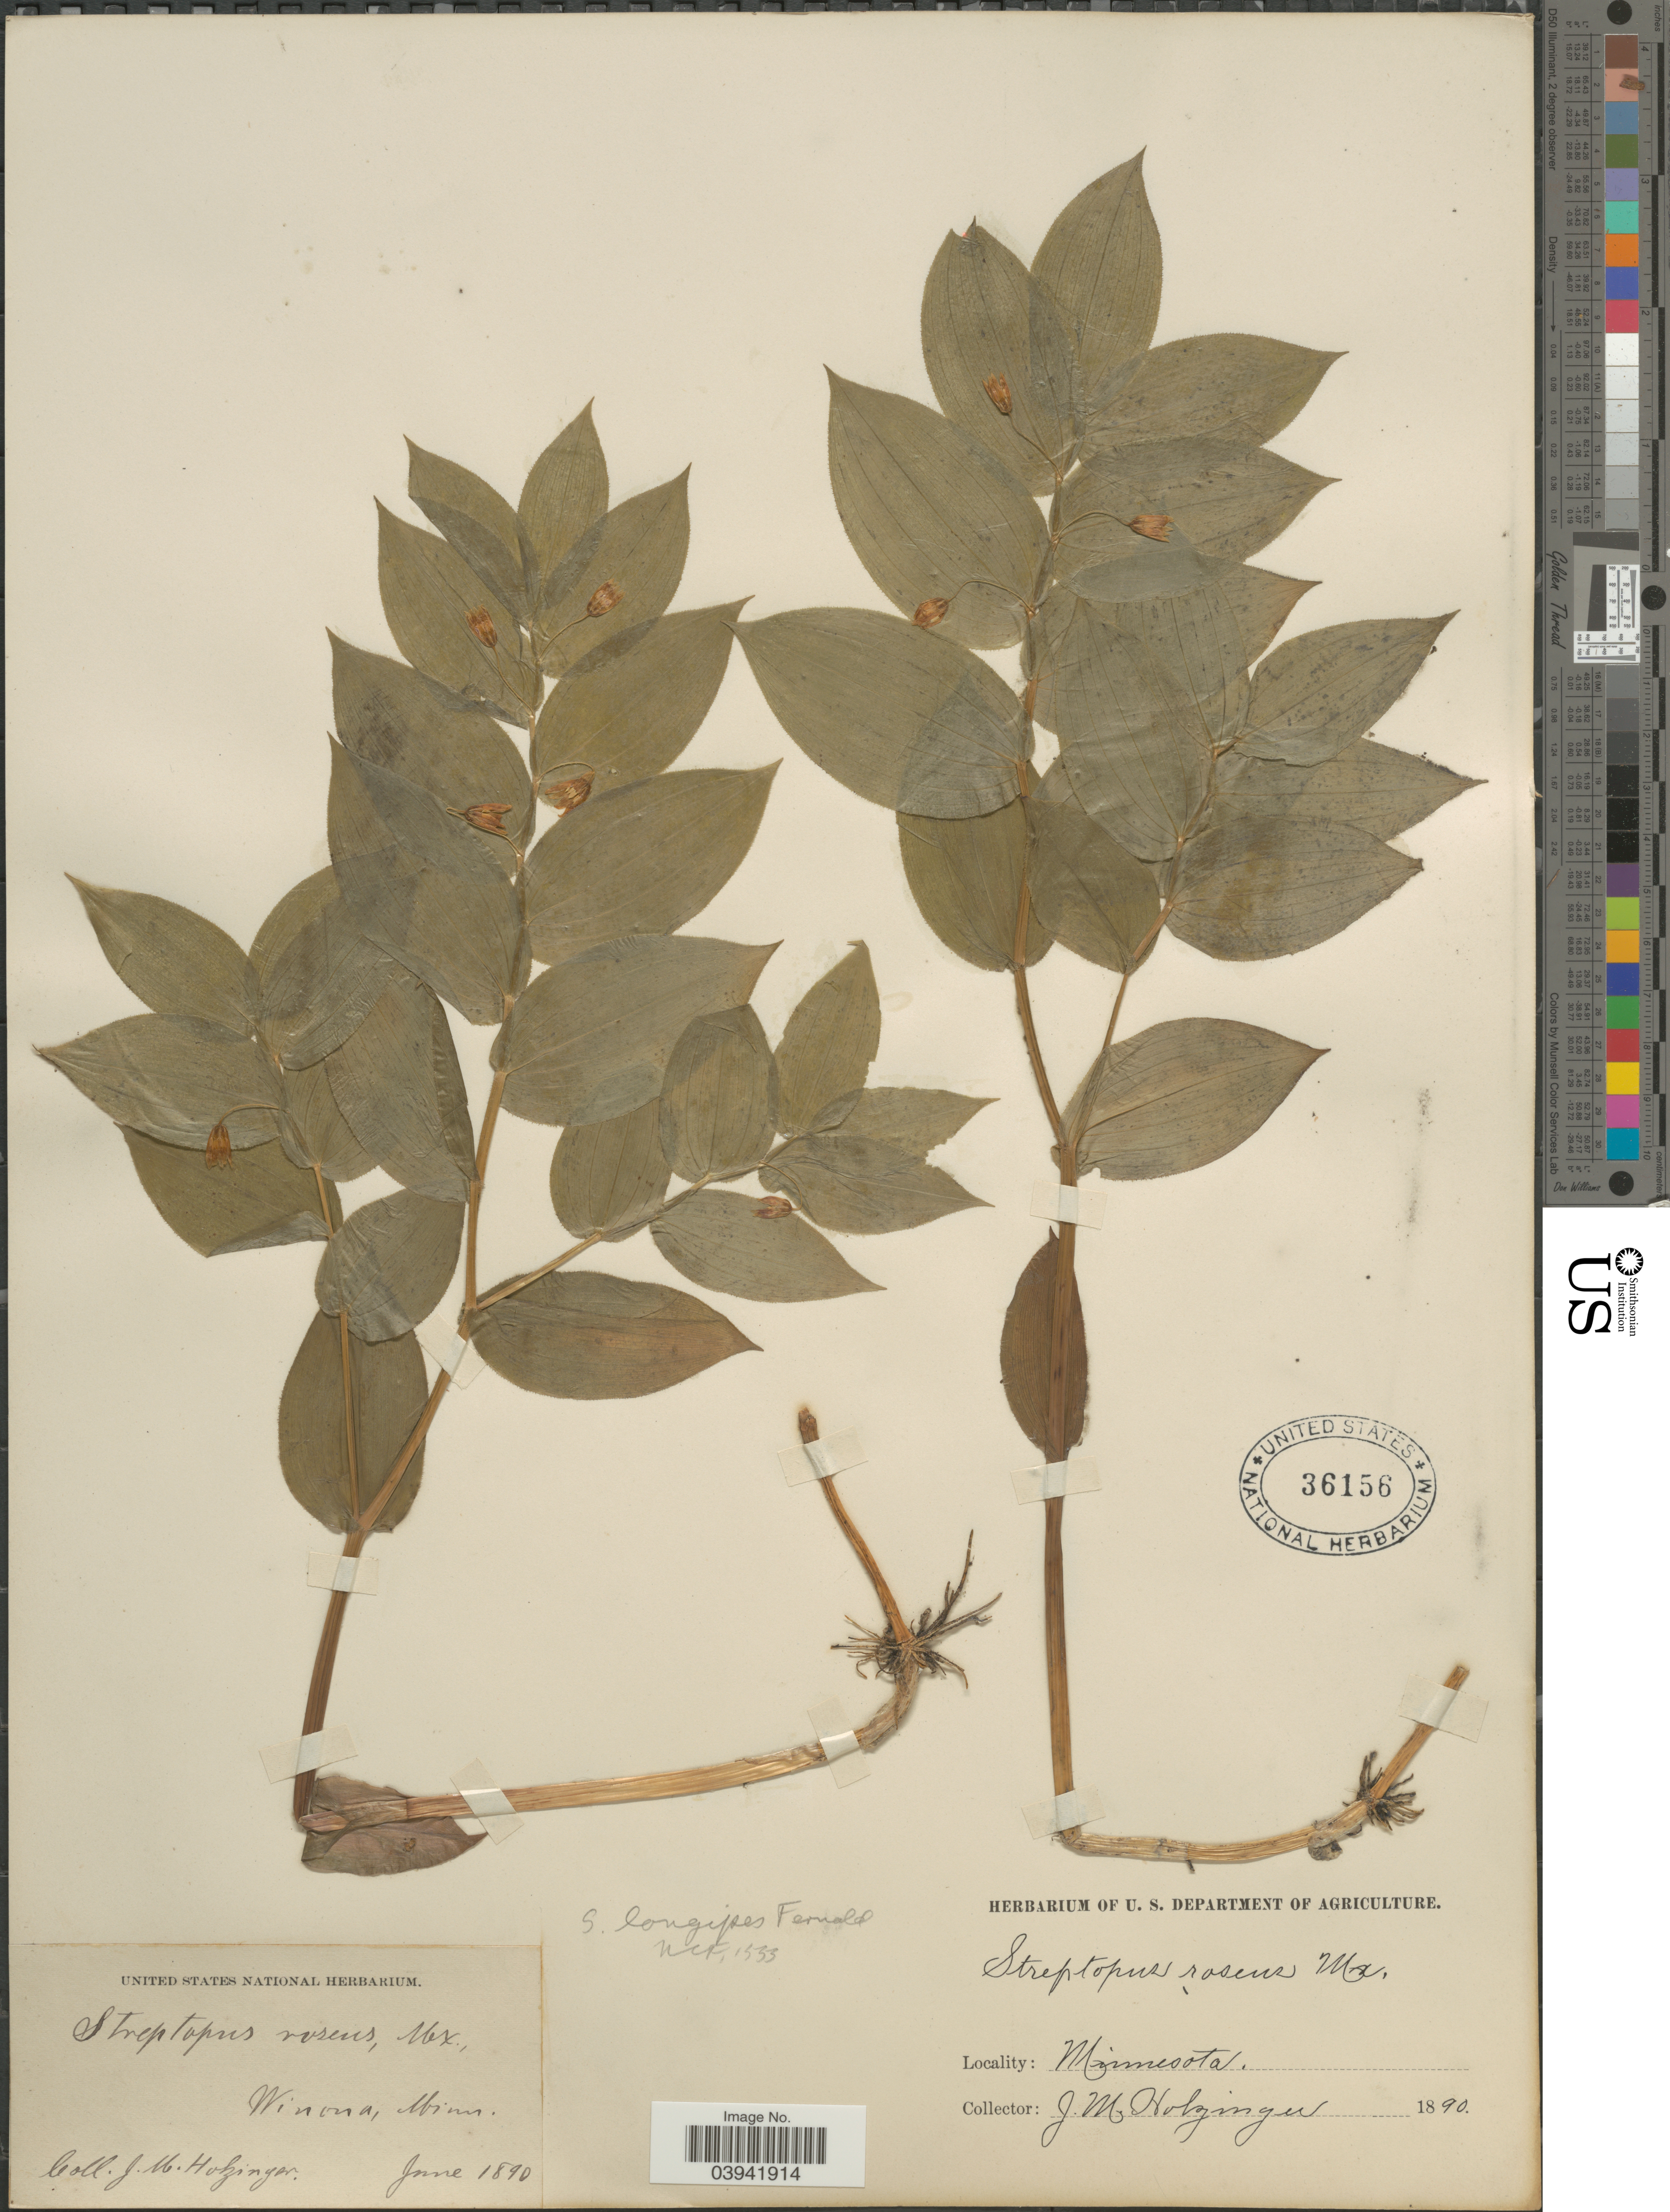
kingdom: Plantae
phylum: Tracheophyta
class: Liliopsida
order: Liliales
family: Liliaceae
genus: Streptopus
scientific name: Streptopus roseus var. longipes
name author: (Fernald) Fassett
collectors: J. M. Holzinger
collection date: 1890-06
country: United States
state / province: Minnesota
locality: Winona.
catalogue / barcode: US 36156